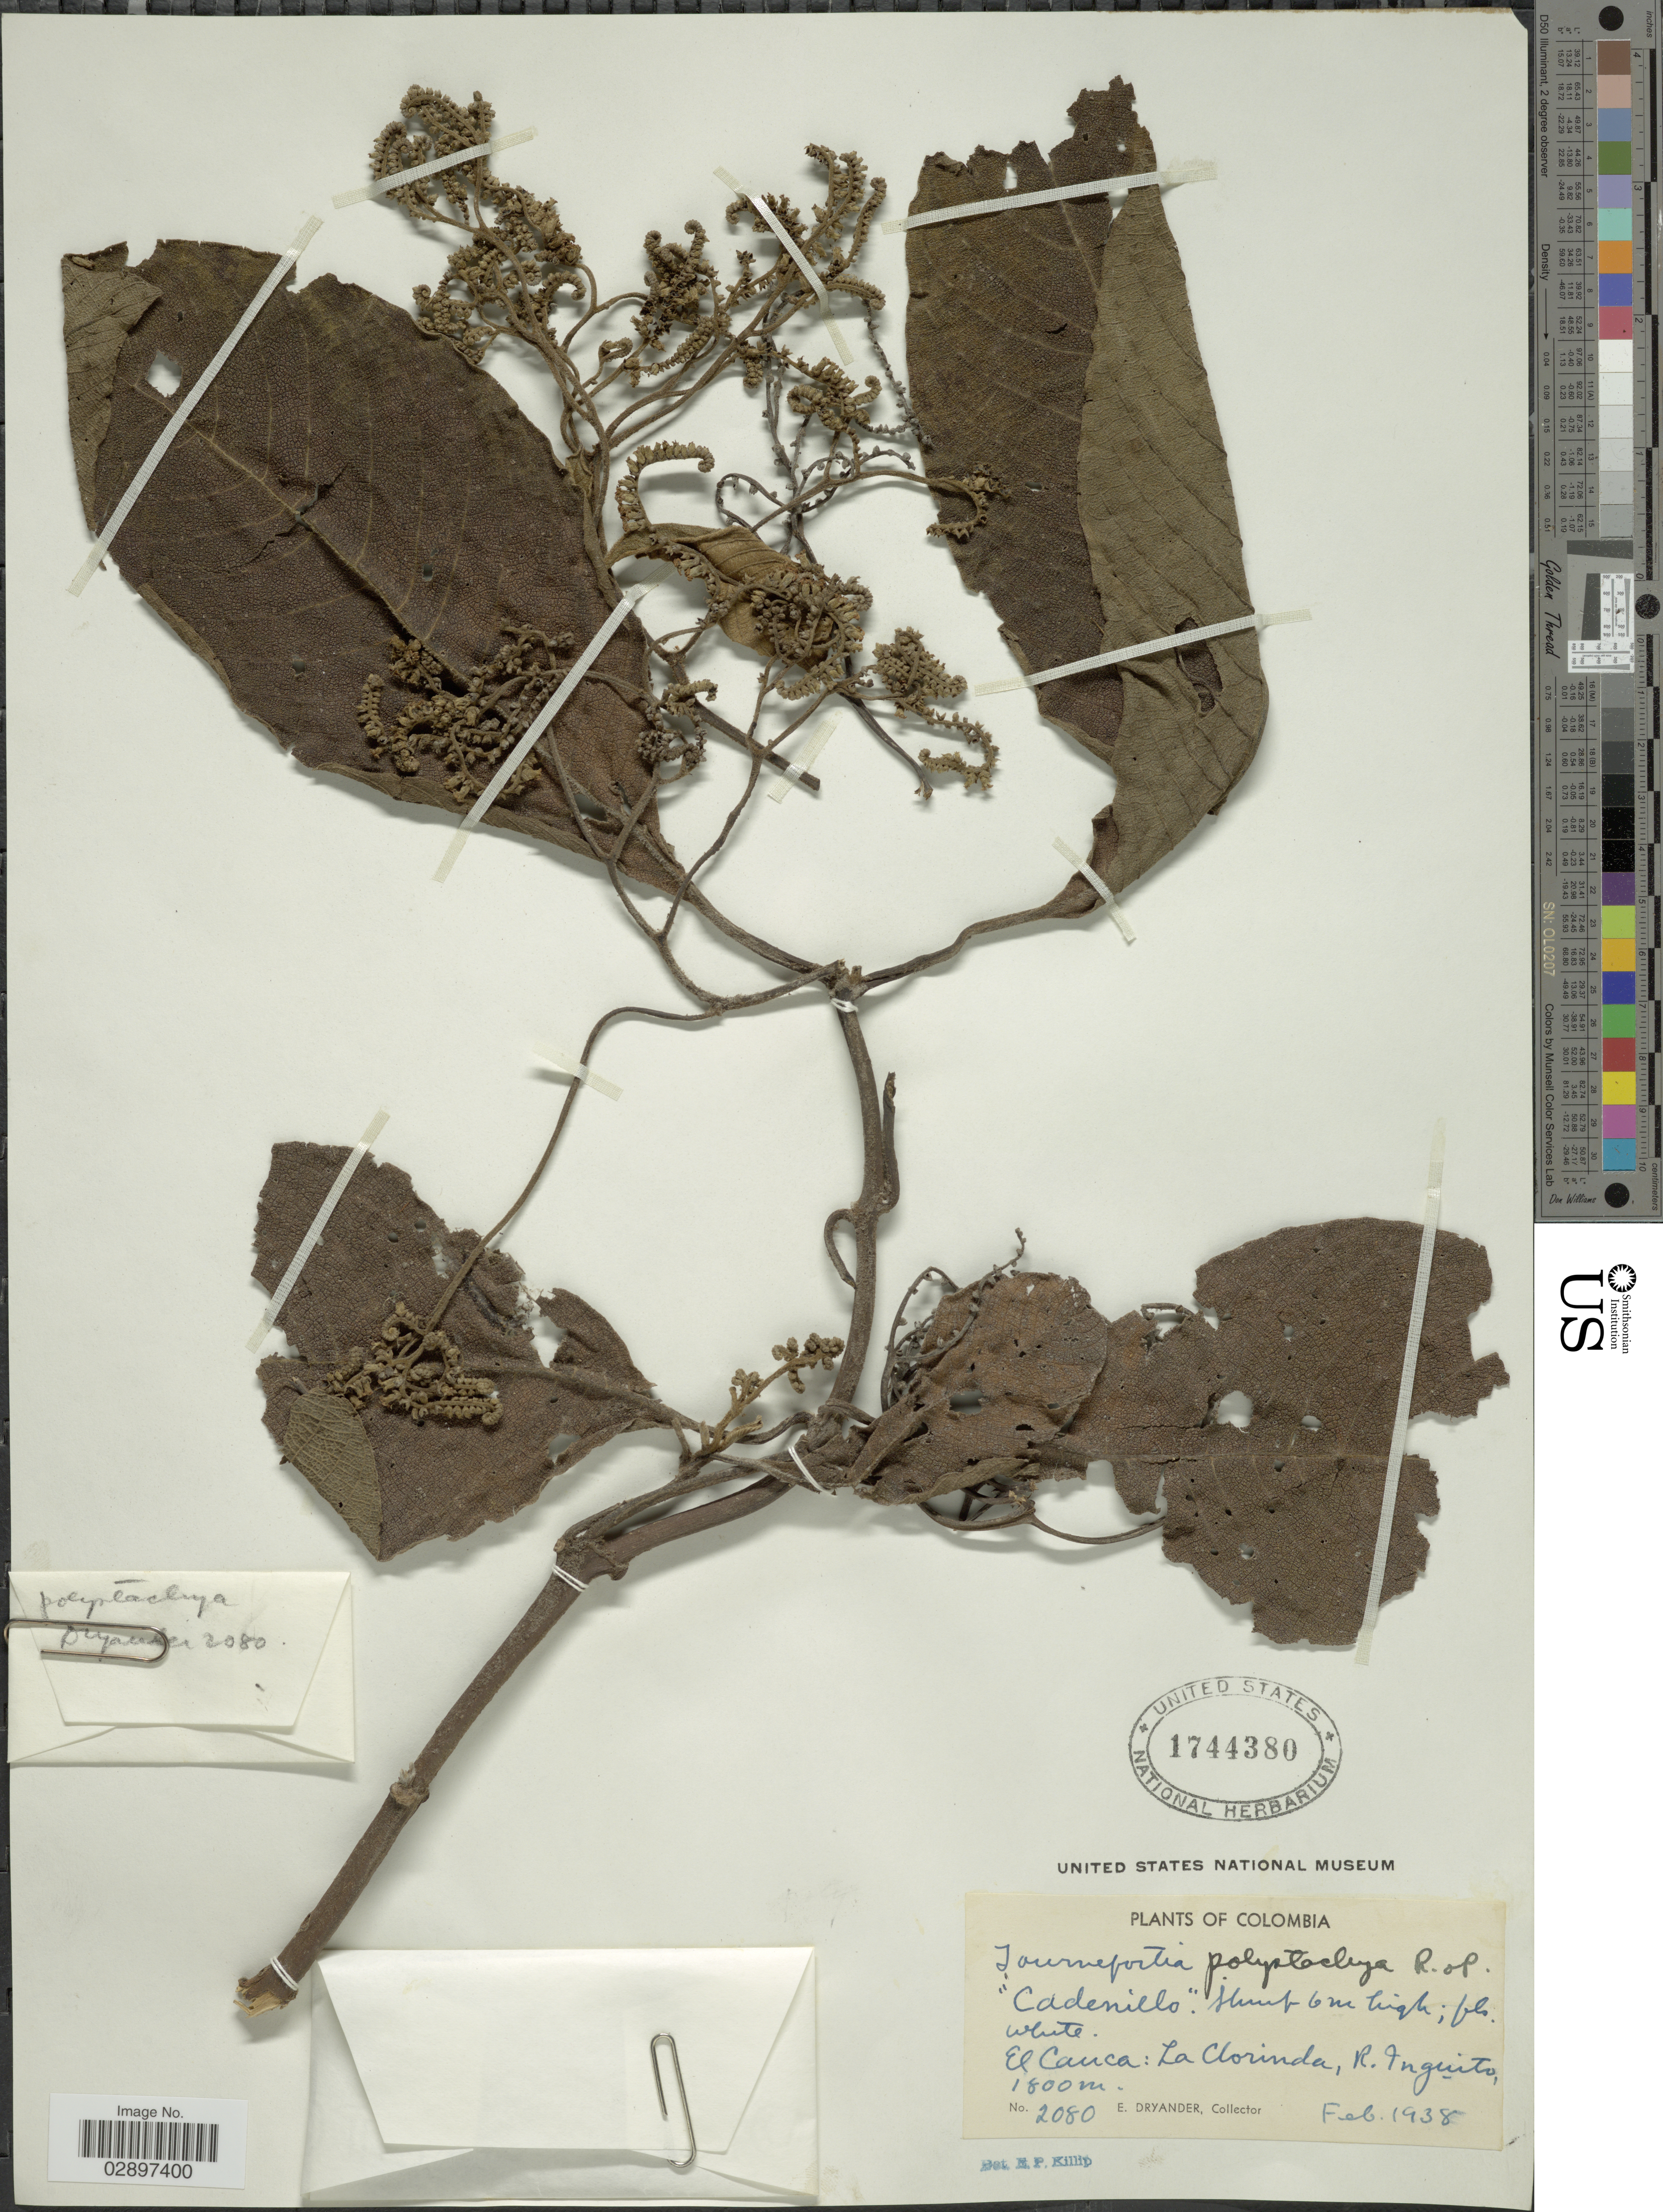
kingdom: Plantae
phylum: Tracheophyta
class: Magnoliopsida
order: Boraginales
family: Heliotropiaceae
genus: Tournefortia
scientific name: Tournefortia polystachya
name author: Ruiz & Pav.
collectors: E. Dryander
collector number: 2080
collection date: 1938-02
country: Colombia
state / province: Cauca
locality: El Cauca: La Clorinda, R Inguito.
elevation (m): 1800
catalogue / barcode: US 1744380